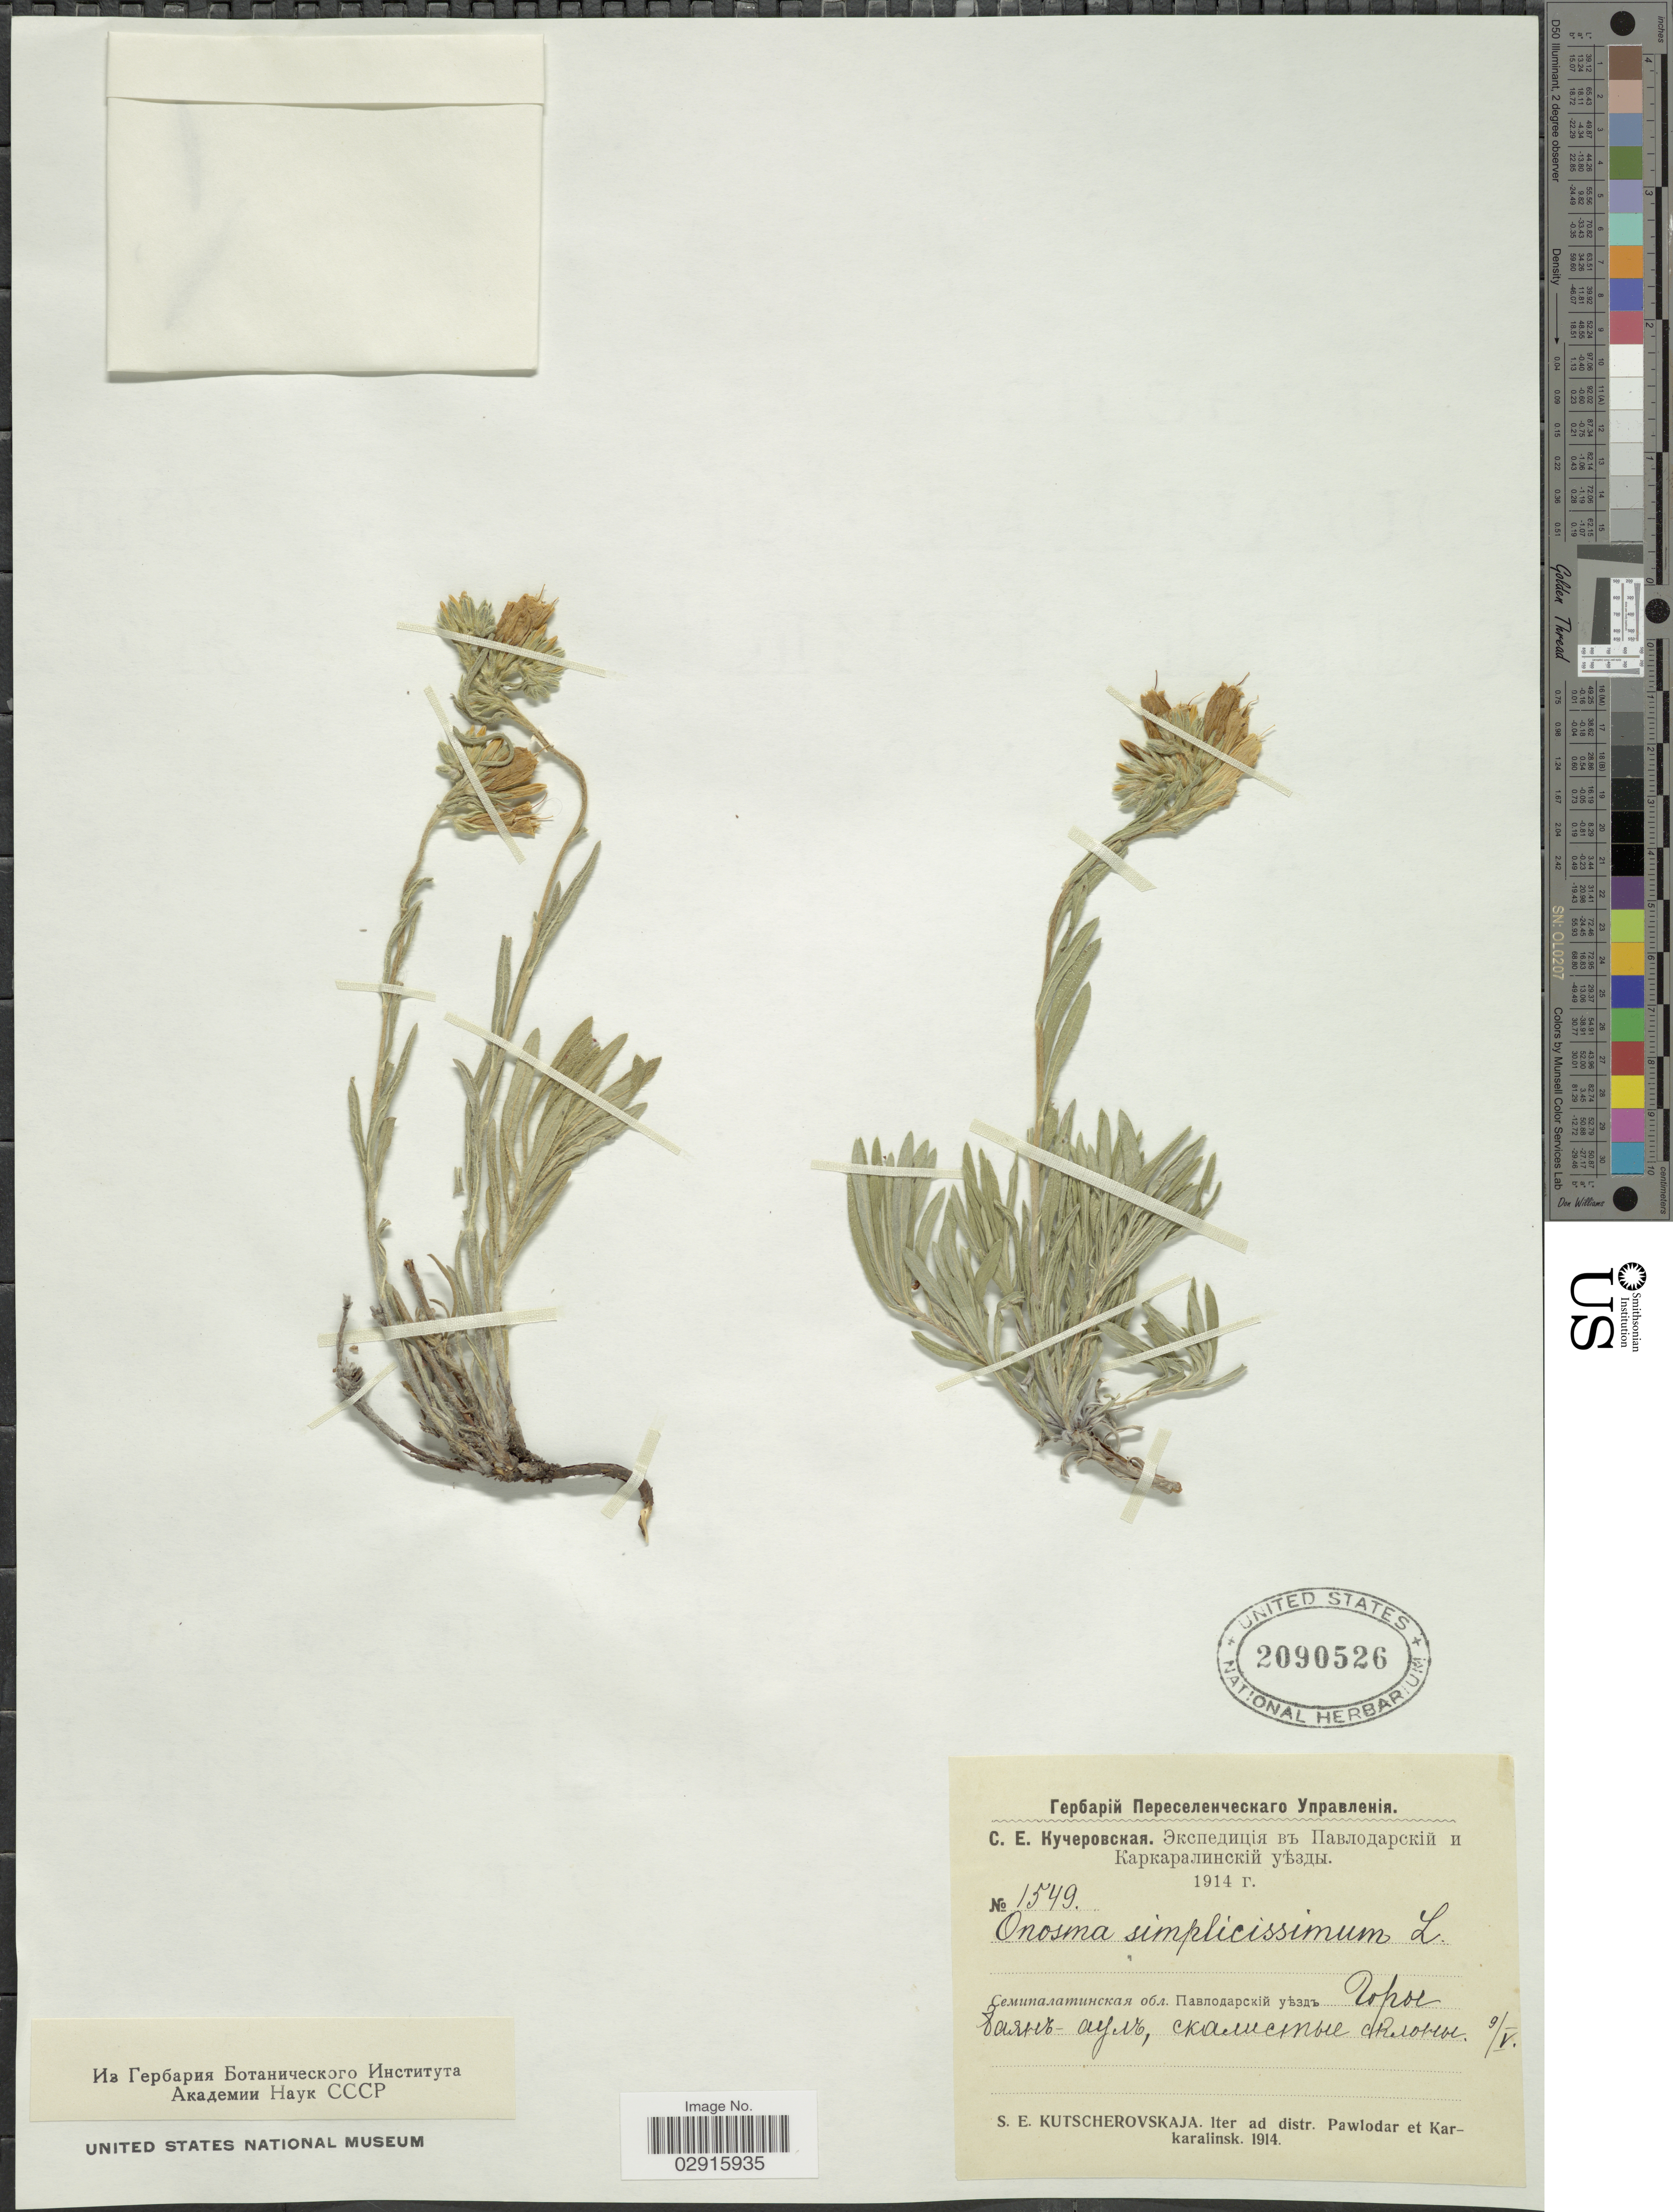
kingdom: Plantae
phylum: Tracheophyta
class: Magnoliopsida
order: Boraginales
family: Boraginaceae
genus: Onosma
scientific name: Onosma simplicissima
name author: L.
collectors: S. Kutscherovskaja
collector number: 1549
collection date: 1914-05-09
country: Kazakhstan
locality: Bayanaul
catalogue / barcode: US 2090526